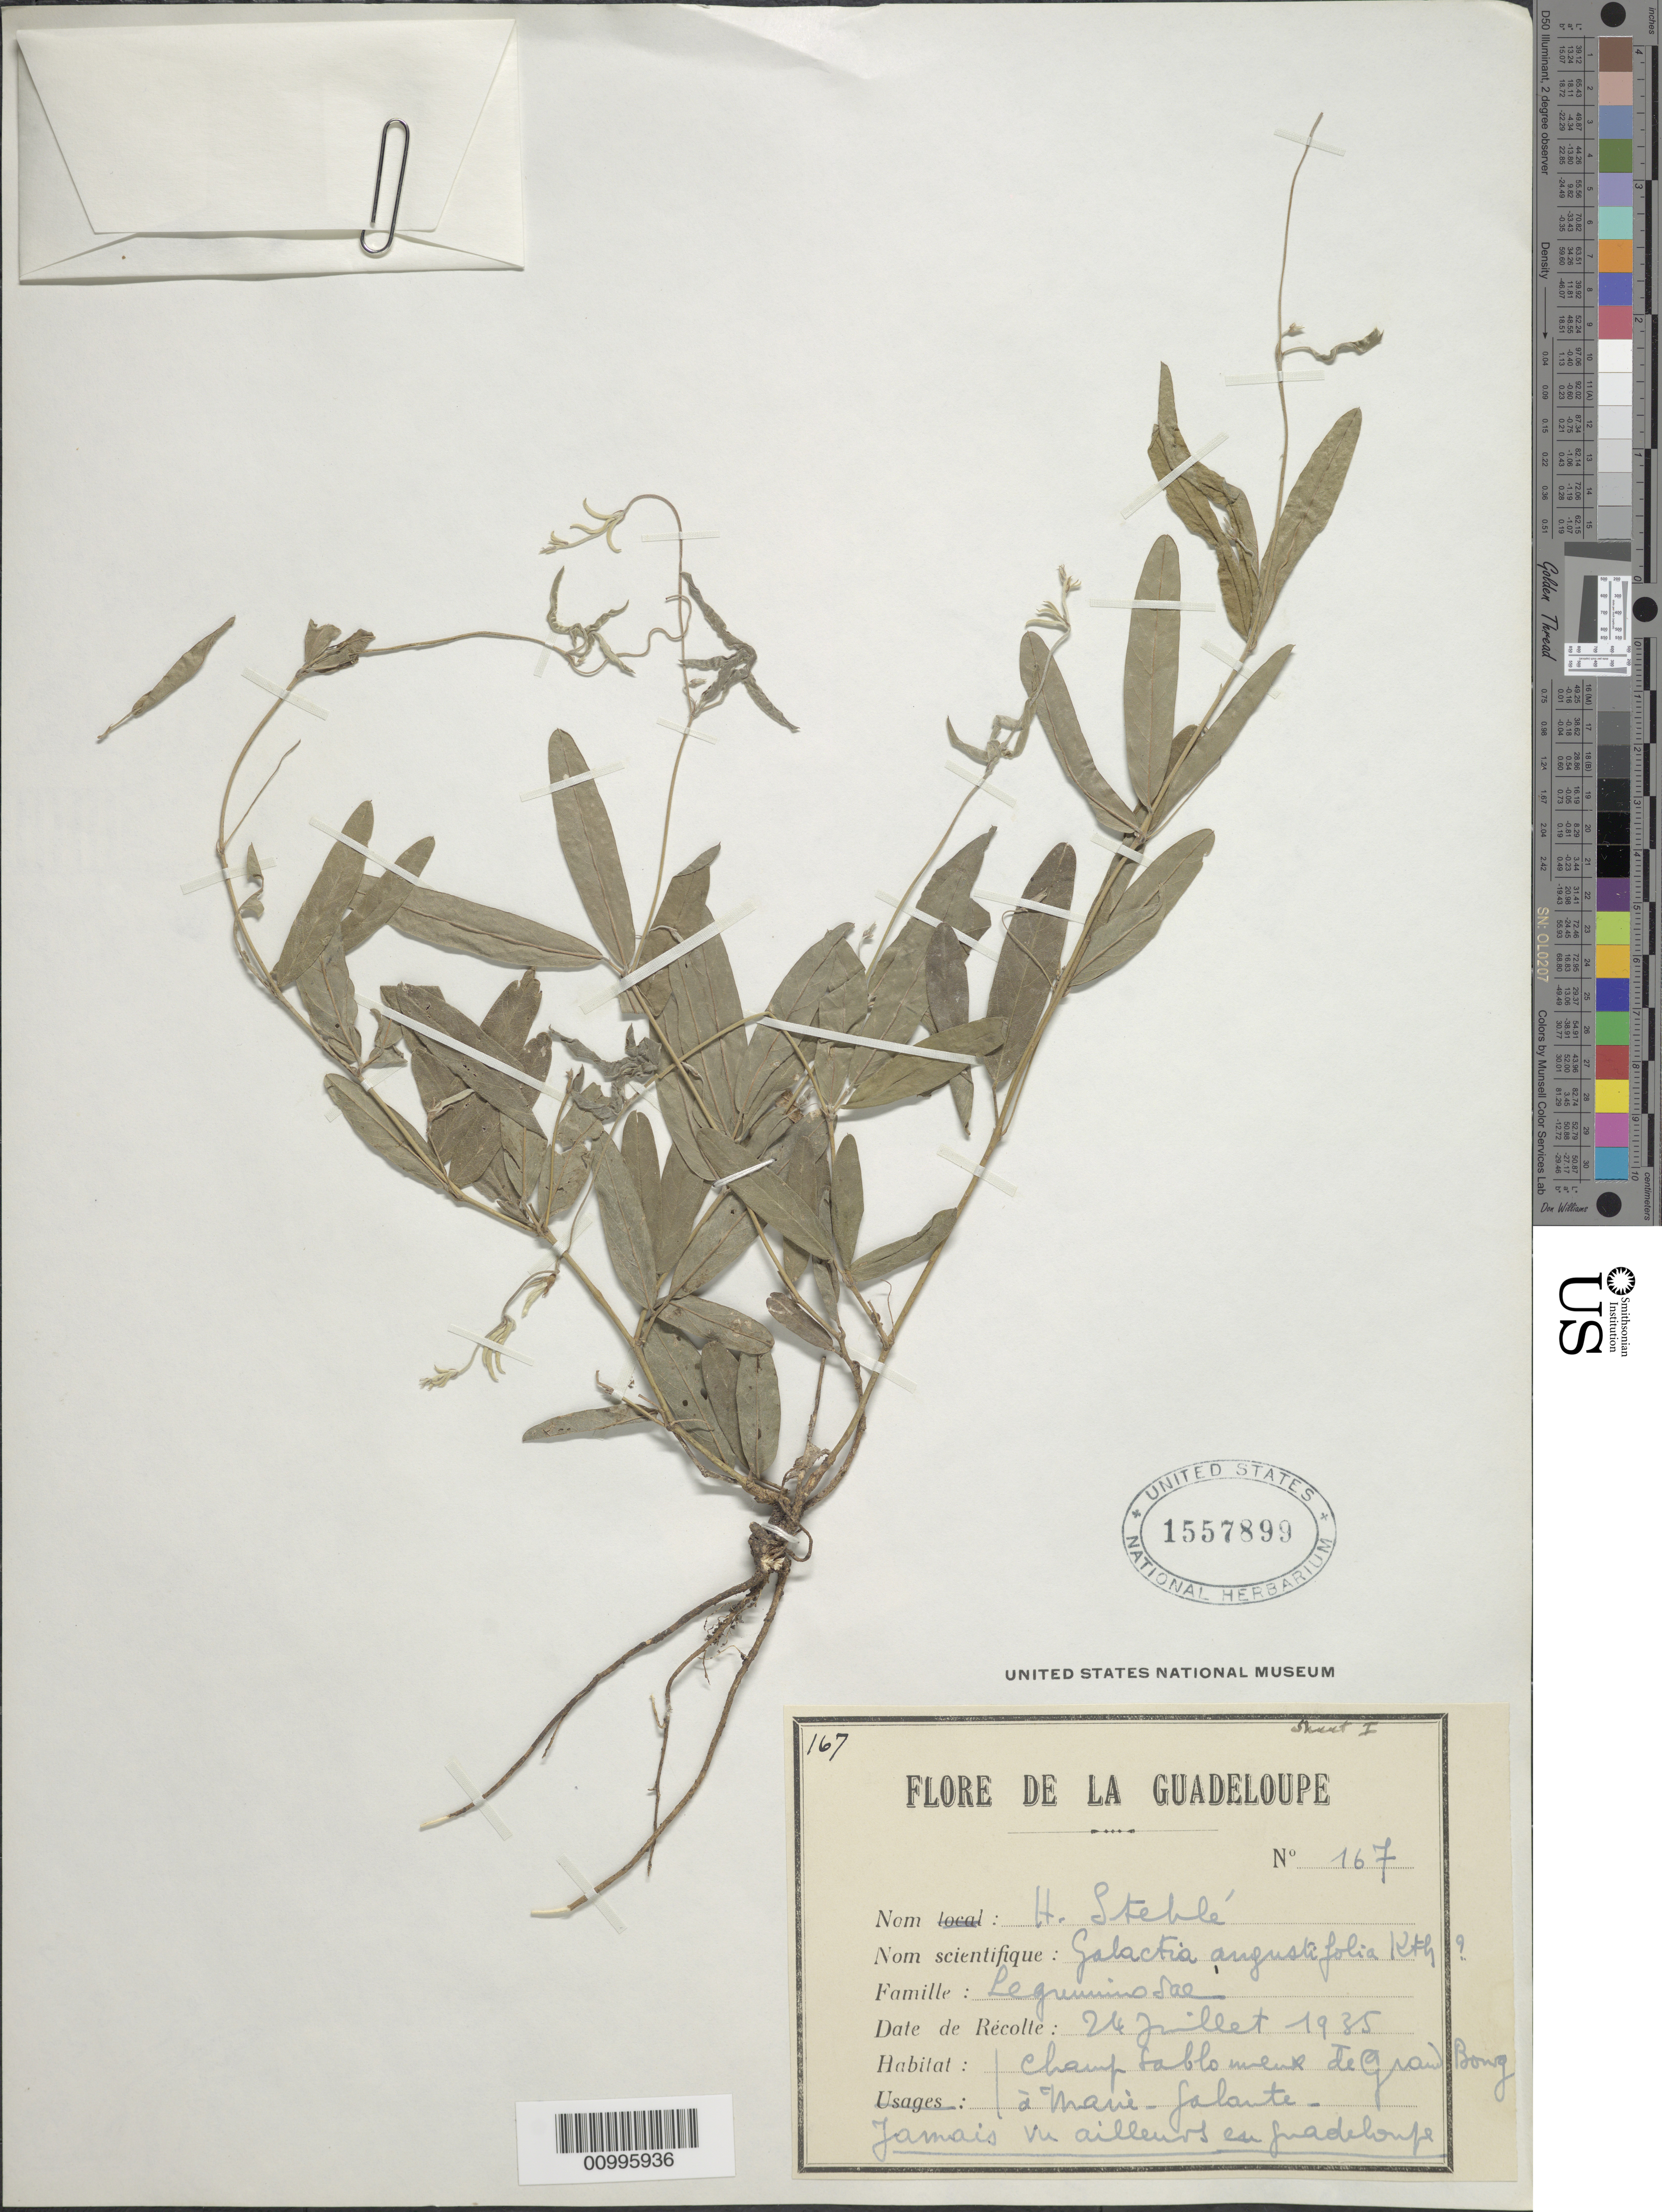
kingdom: Plantae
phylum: Tracheophyta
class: Magnoliopsida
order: Fabales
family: Fabaceae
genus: Galactia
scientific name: Galactia longifolia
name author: (Jacq.) Benth.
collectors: H. Stehlé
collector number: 167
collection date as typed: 24 Jul 1935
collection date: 1935-07-24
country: Guadeloupe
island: Basse Terre [Guadeloupe]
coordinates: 0 N, 0 E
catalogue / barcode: US 1557899